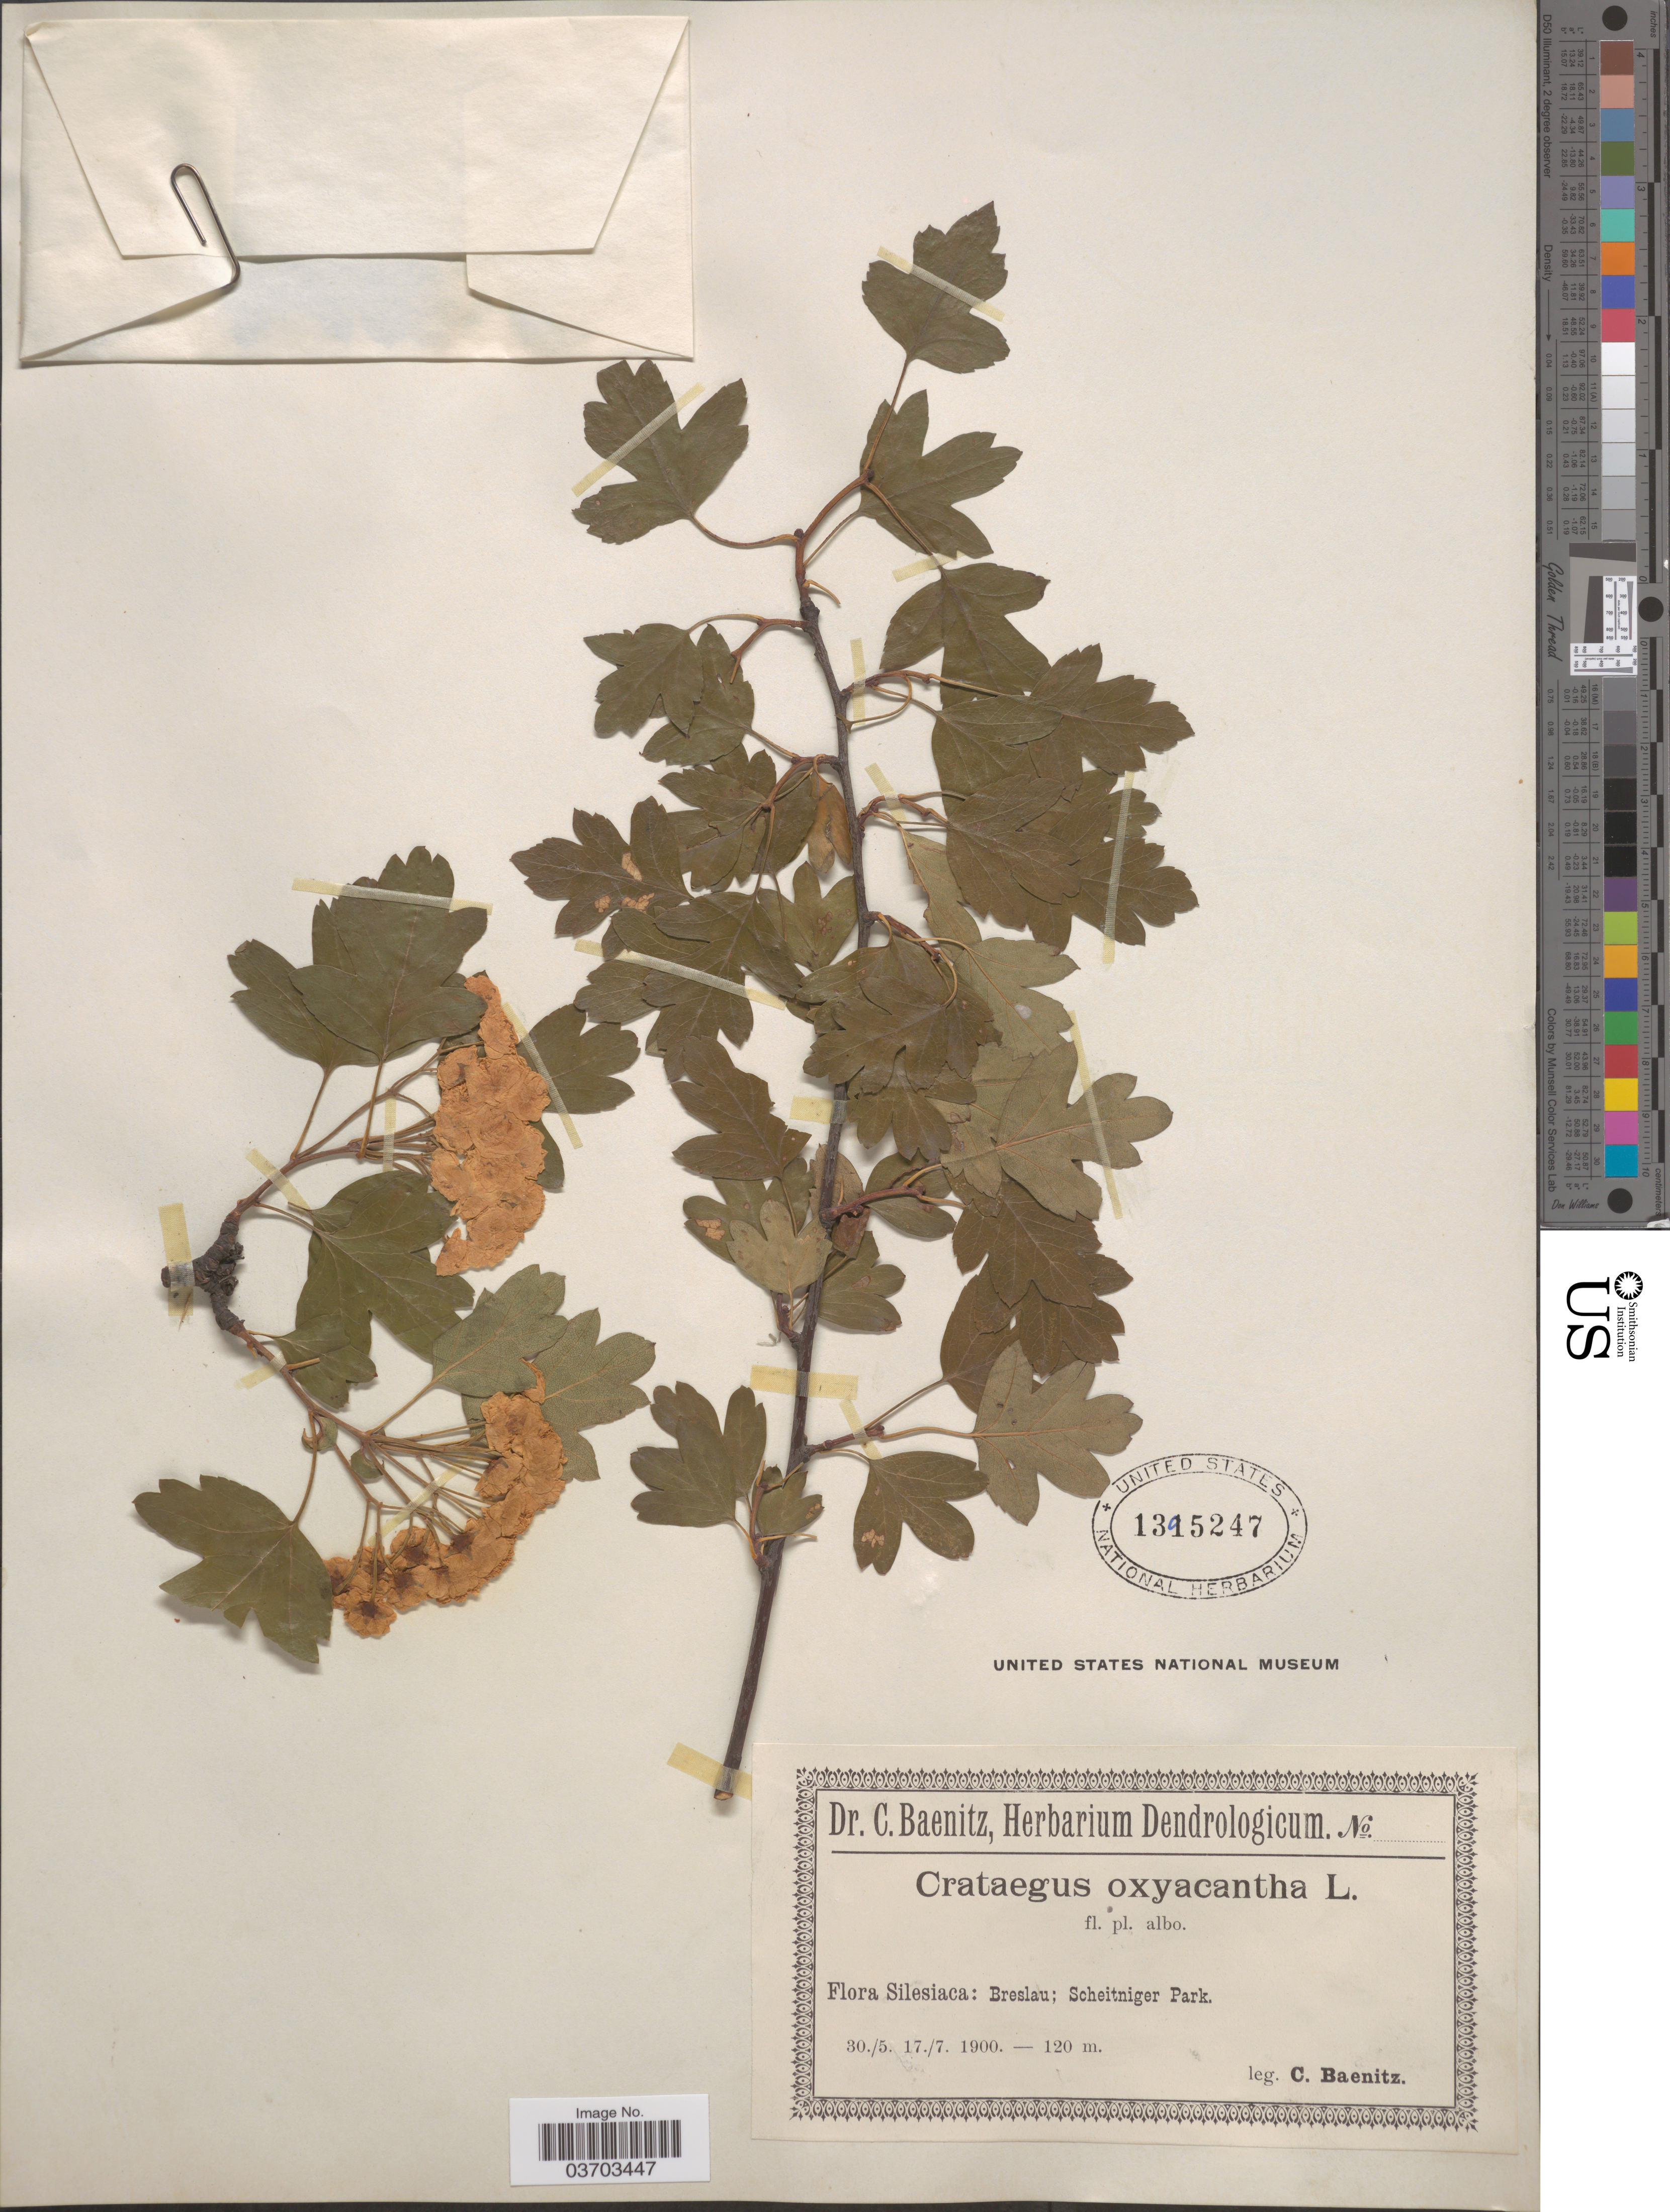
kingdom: Plantae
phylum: Tracheophyta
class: Magnoliopsida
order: Rosales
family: Rosaceae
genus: Crataegus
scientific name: Crataegus rhipidophylla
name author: Gand.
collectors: C. G. Baenitz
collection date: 1900-05-30/1900-07-17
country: Poland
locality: Silesiaca: Breslau; Scheitniger Park.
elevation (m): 120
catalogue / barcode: US 1395247